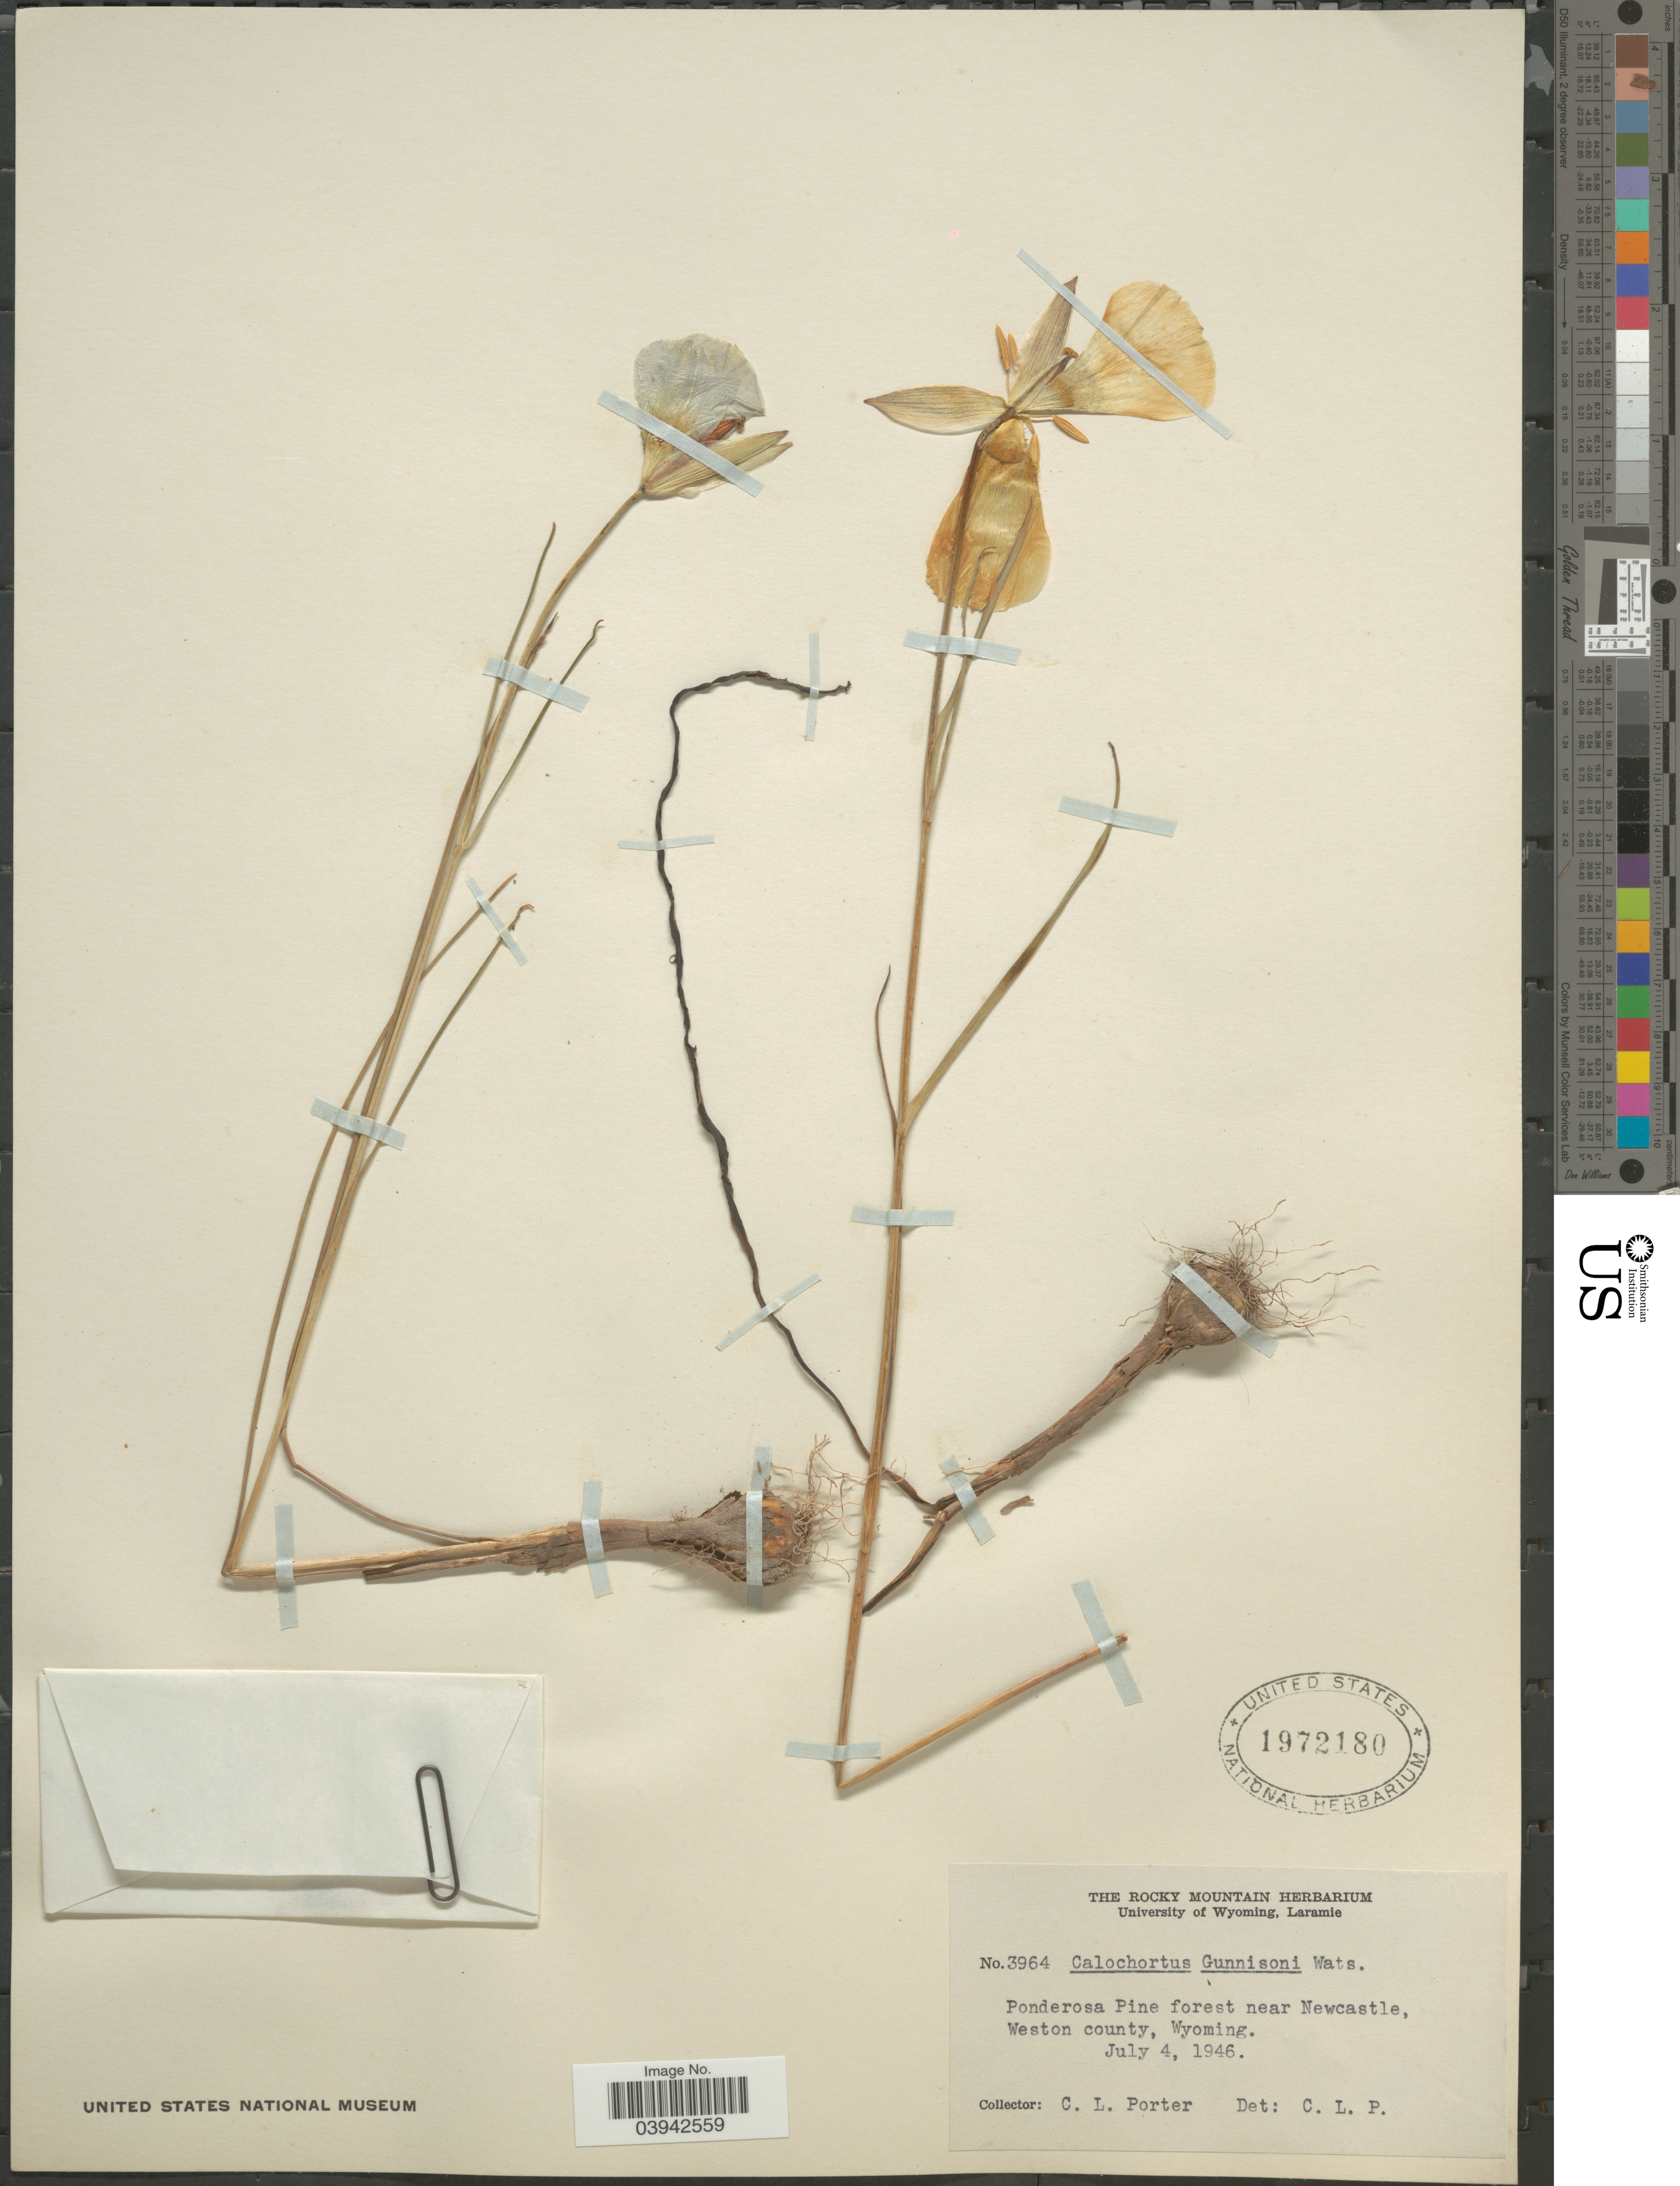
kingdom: Plantae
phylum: Tracheophyta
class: Liliopsida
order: Liliales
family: Liliaceae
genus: Calochortus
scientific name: Calochortus gunnisonii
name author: S. Watson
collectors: C. L. Porter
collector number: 3964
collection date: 1946-07-04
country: United States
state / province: Wyoming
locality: Ponderosa Pine forest near Newcastle, Weston county.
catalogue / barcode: US 1972180